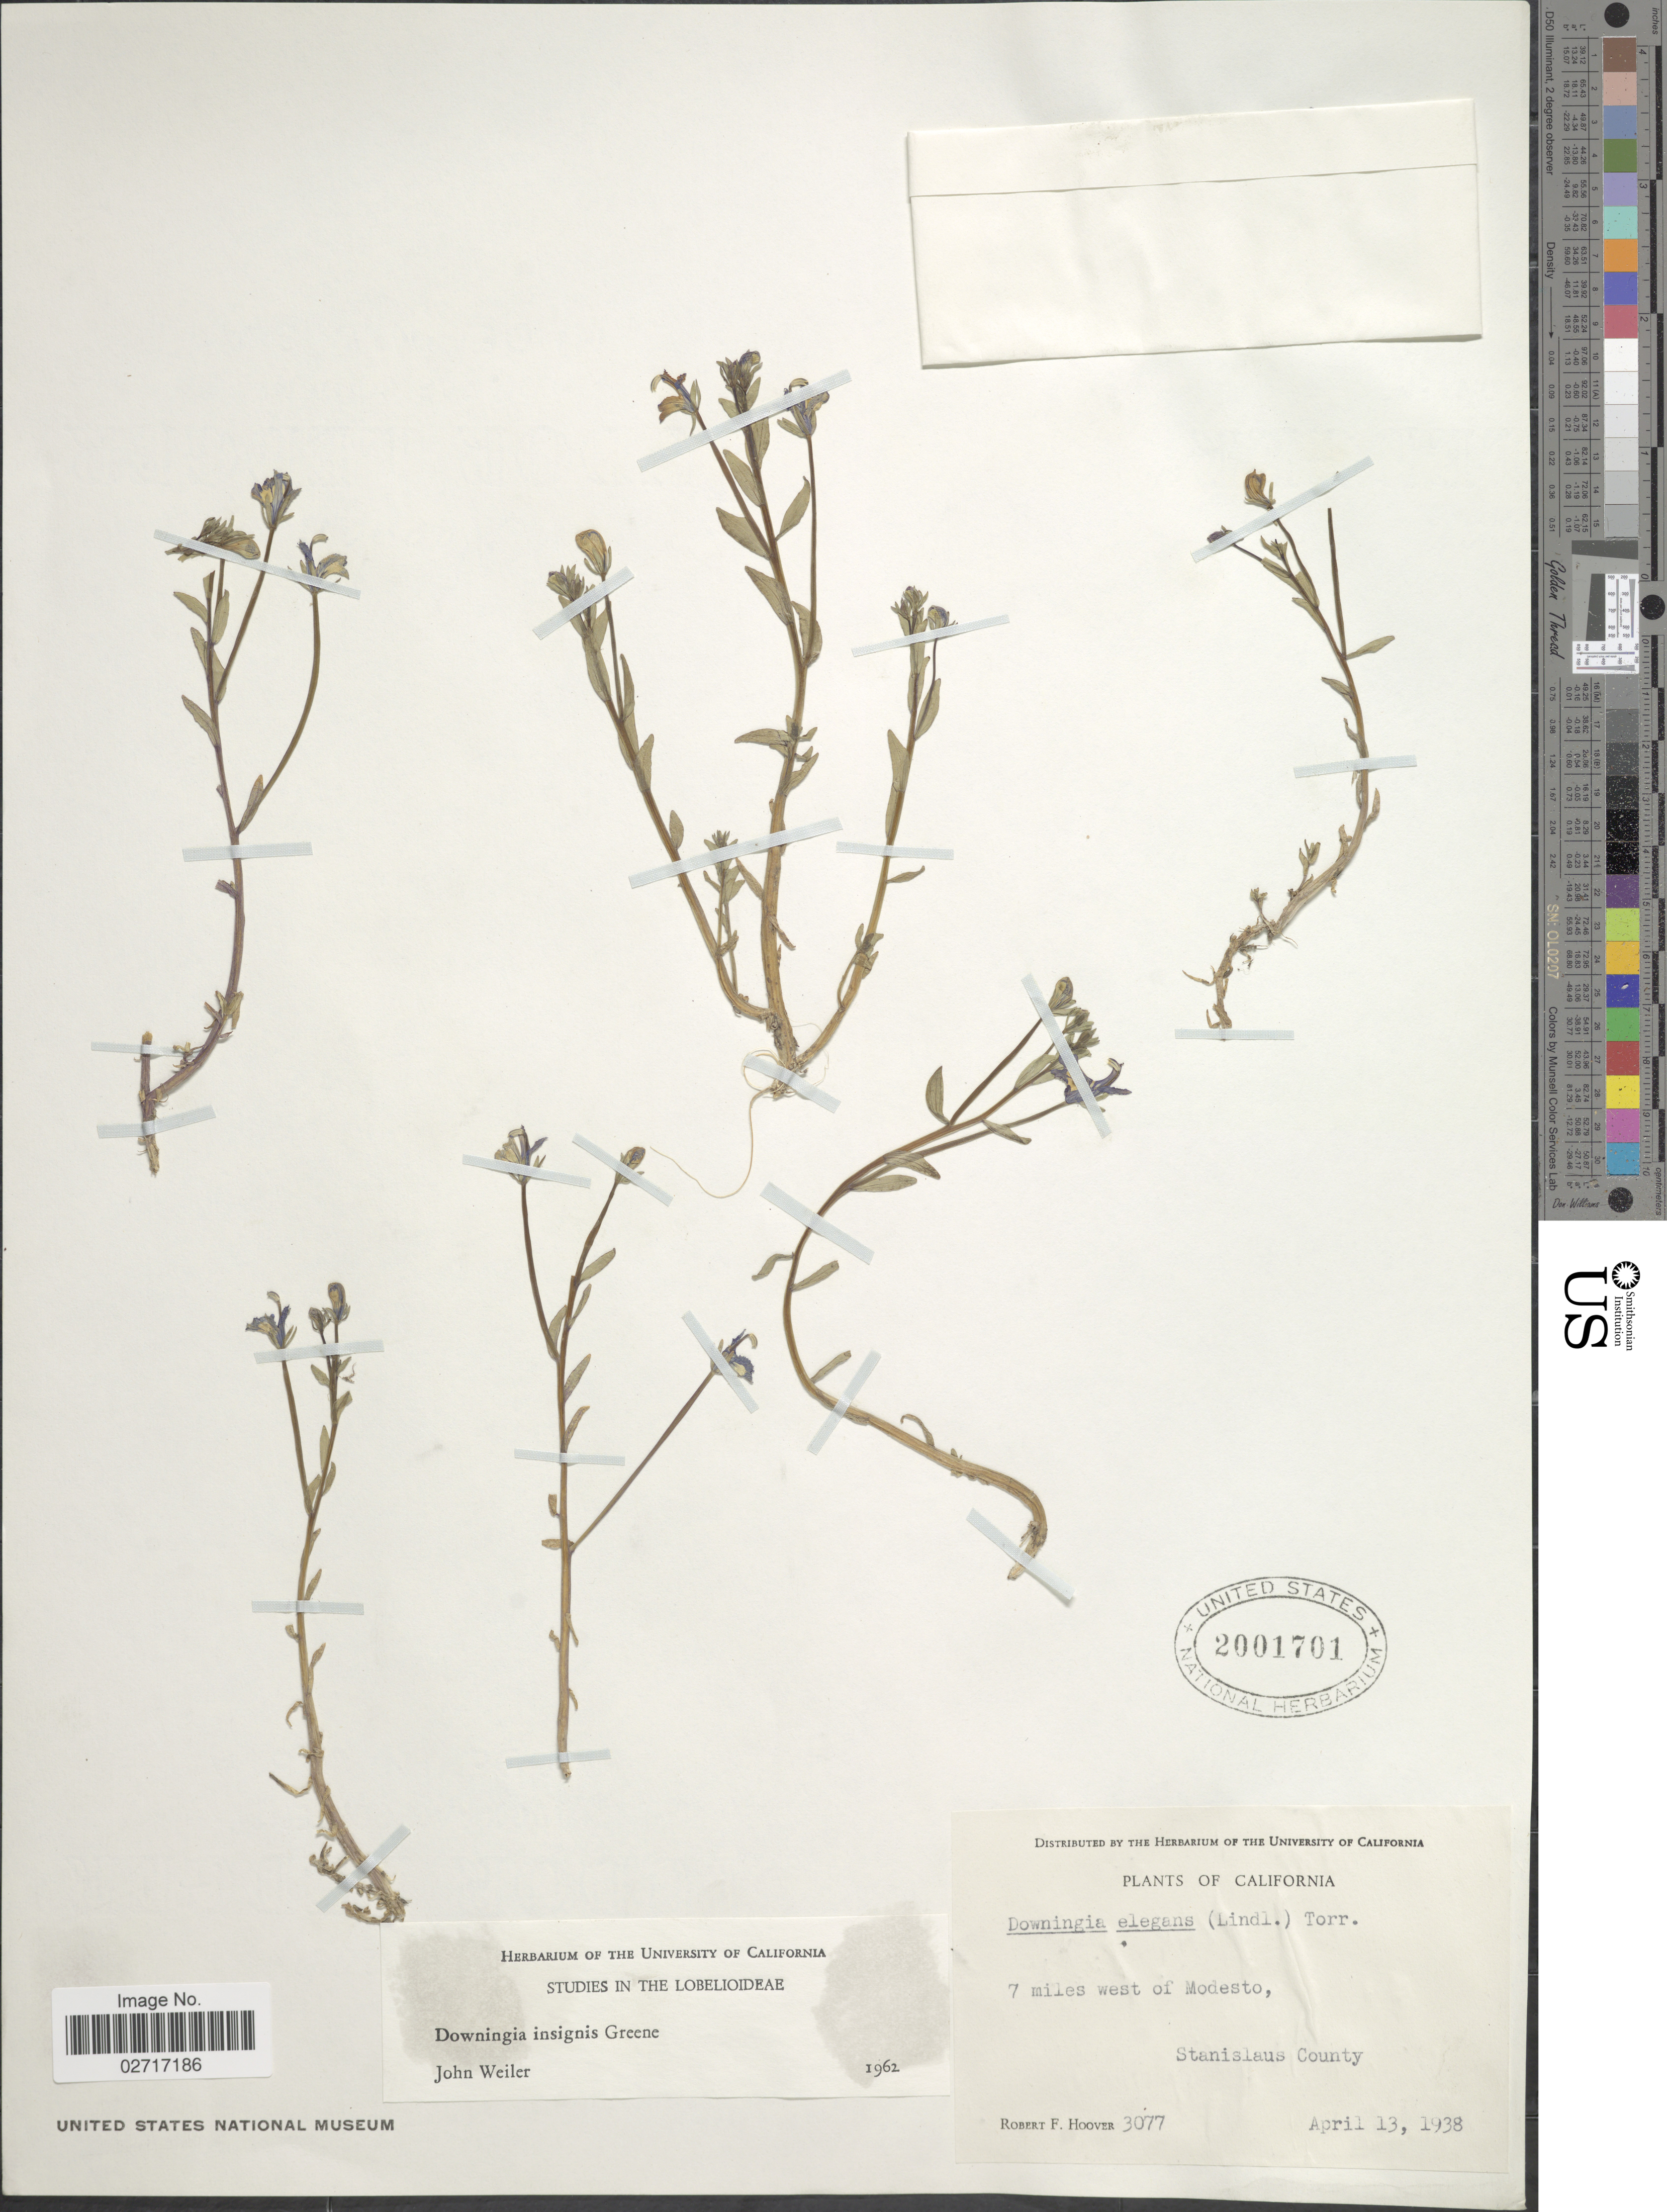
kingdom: Plantae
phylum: Tracheophyta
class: Magnoliopsida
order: Asterales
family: Campanulaceae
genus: Downingia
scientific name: Downingia insignis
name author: Greene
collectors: R. F. Hoover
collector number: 3077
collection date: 1938-04-13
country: United States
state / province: California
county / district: Stanislaus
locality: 7 miles west of Modesto, Stanislaus County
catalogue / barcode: US 2001701